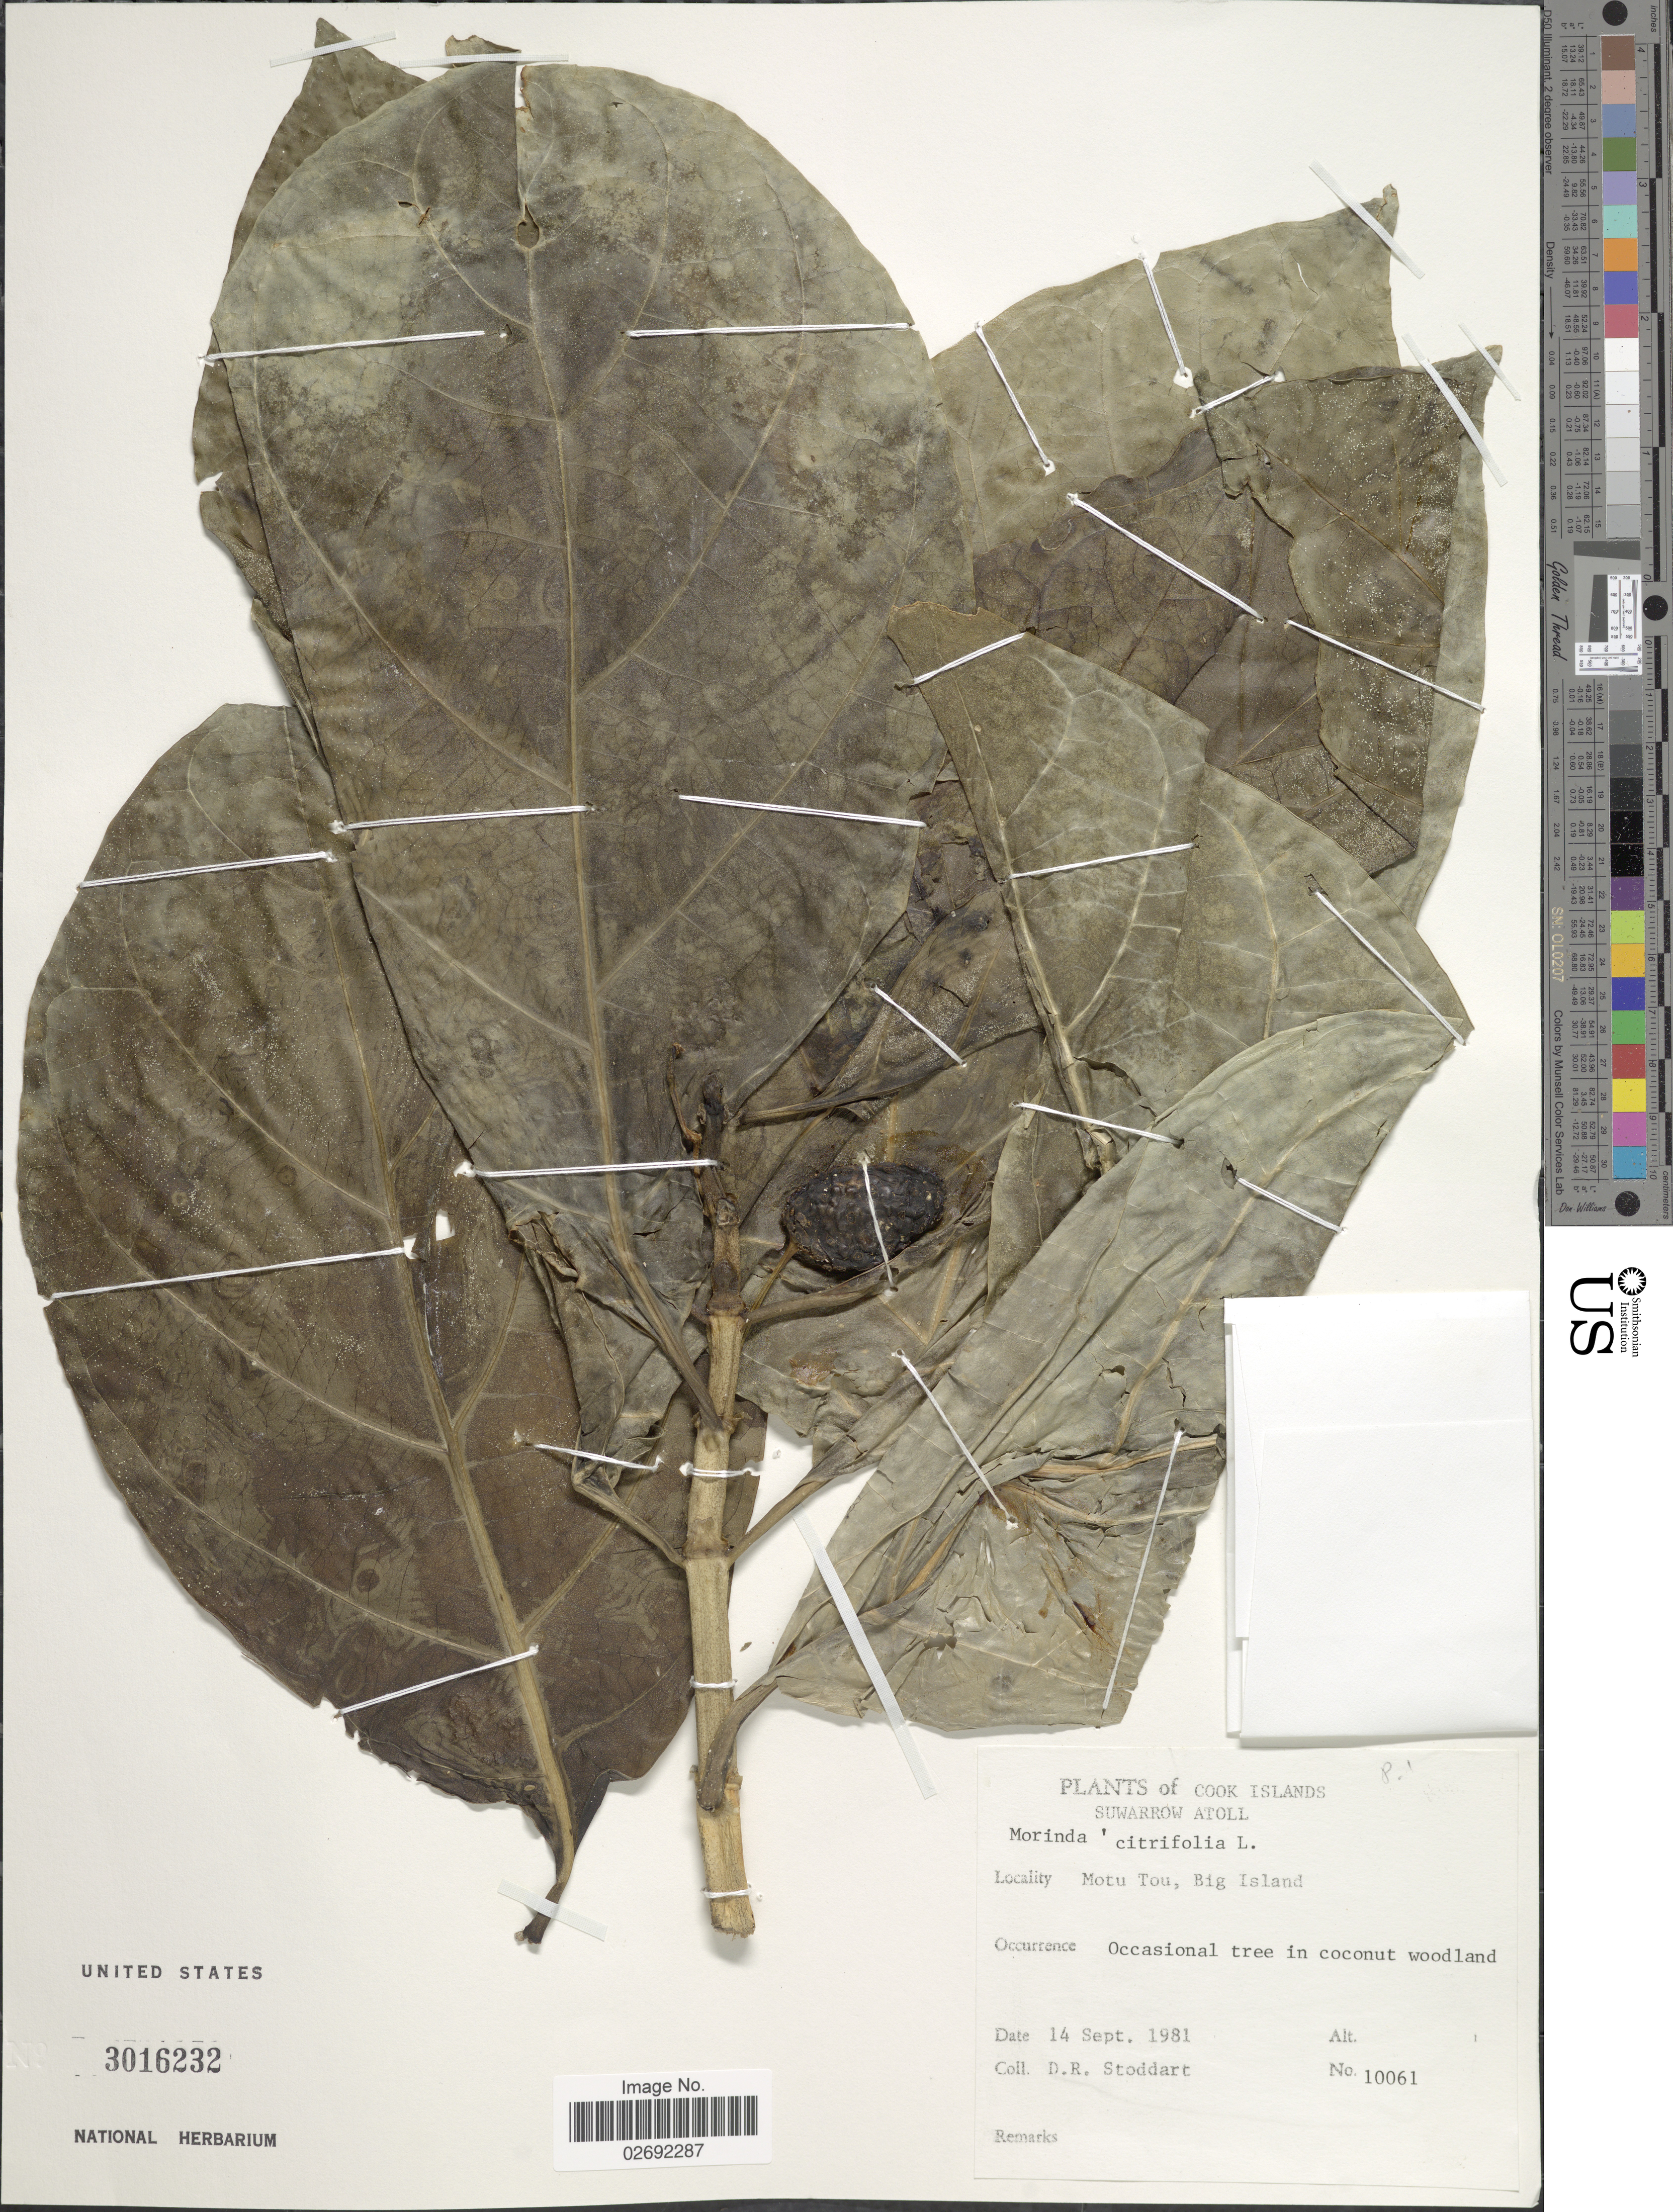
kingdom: Plantae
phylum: Tracheophyta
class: Magnoliopsida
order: Gentianales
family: Rubiaceae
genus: Morinda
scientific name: Morinda citrifolia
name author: L.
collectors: D. R. Stoddart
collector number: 10061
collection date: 1981-09-14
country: Cook Islands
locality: Suwarrow Atoll. Motu Tou, Big Island.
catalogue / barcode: US 3016232